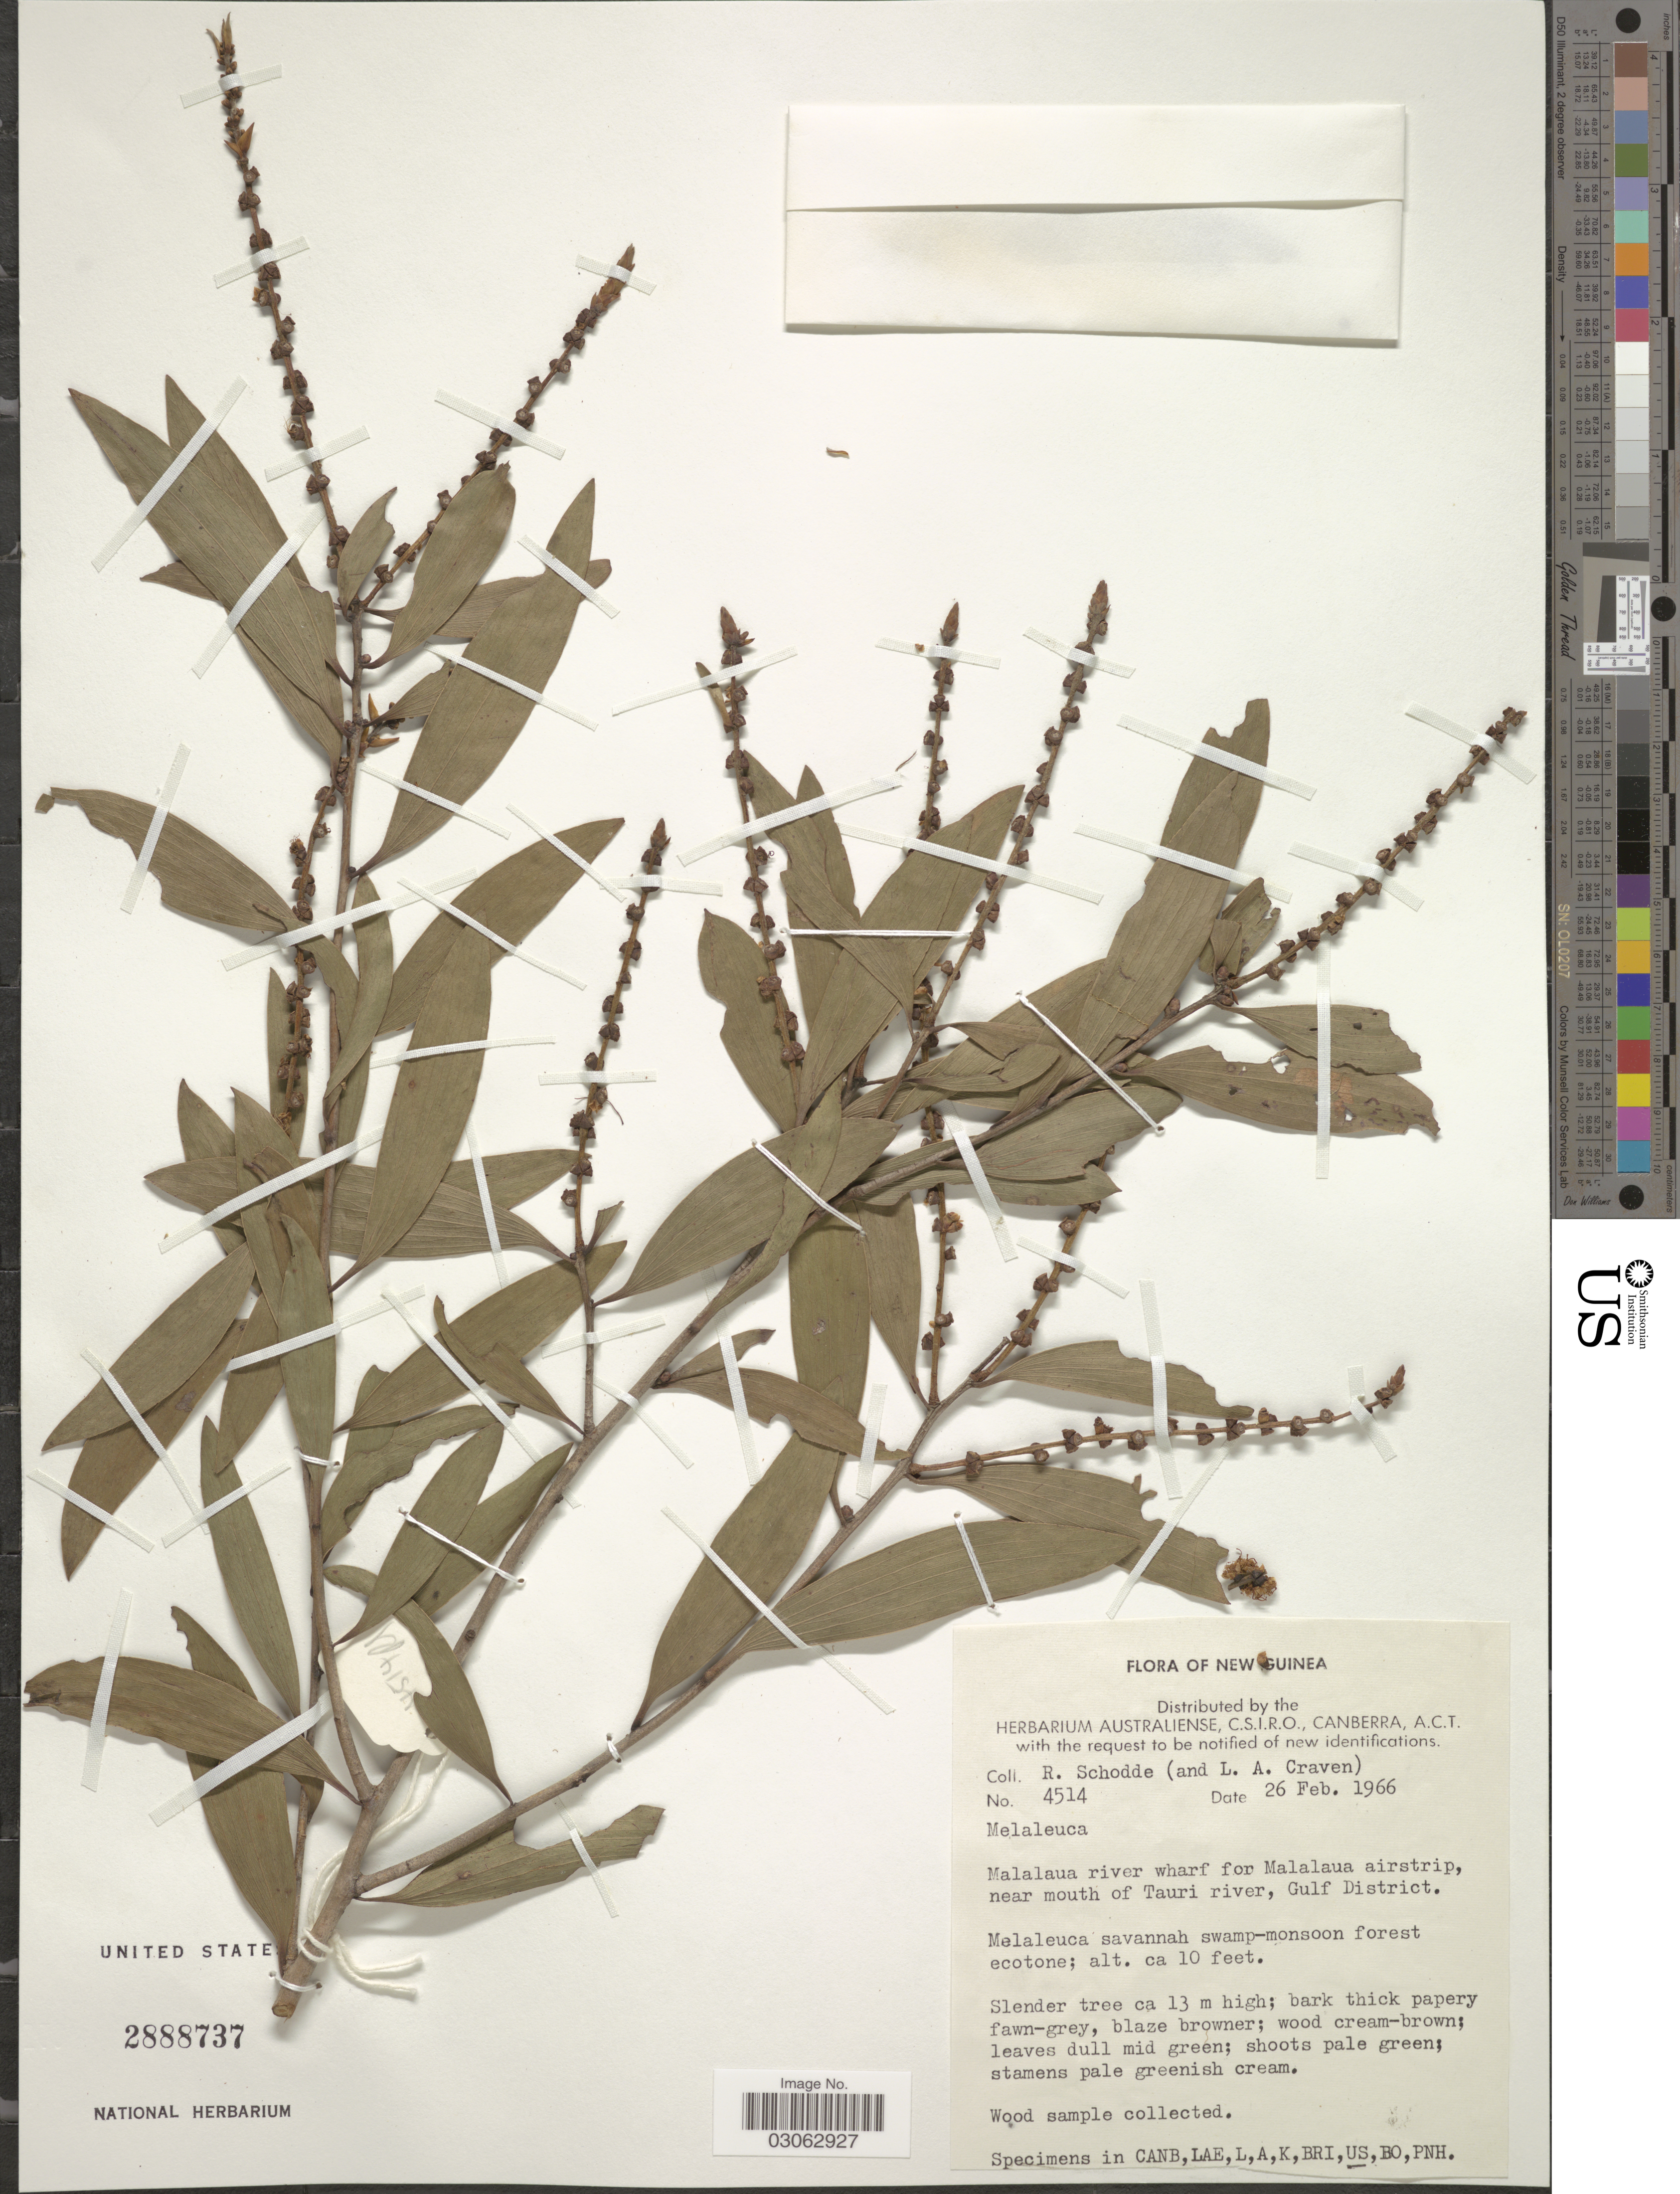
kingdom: Plantae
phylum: Tracheophyta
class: Magnoliopsida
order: Myrtales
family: Myrtaceae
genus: Melaleuca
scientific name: Melaleuca sp.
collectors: R. Schodde & L. A. Craven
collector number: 4514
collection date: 1966-02-26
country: Papua New Guinea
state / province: Gulf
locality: New Guinea. Malalaua river wharf for Malalaua airstrip, near mouth of Tauri river, Gulf District.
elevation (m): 3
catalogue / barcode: US 2888737